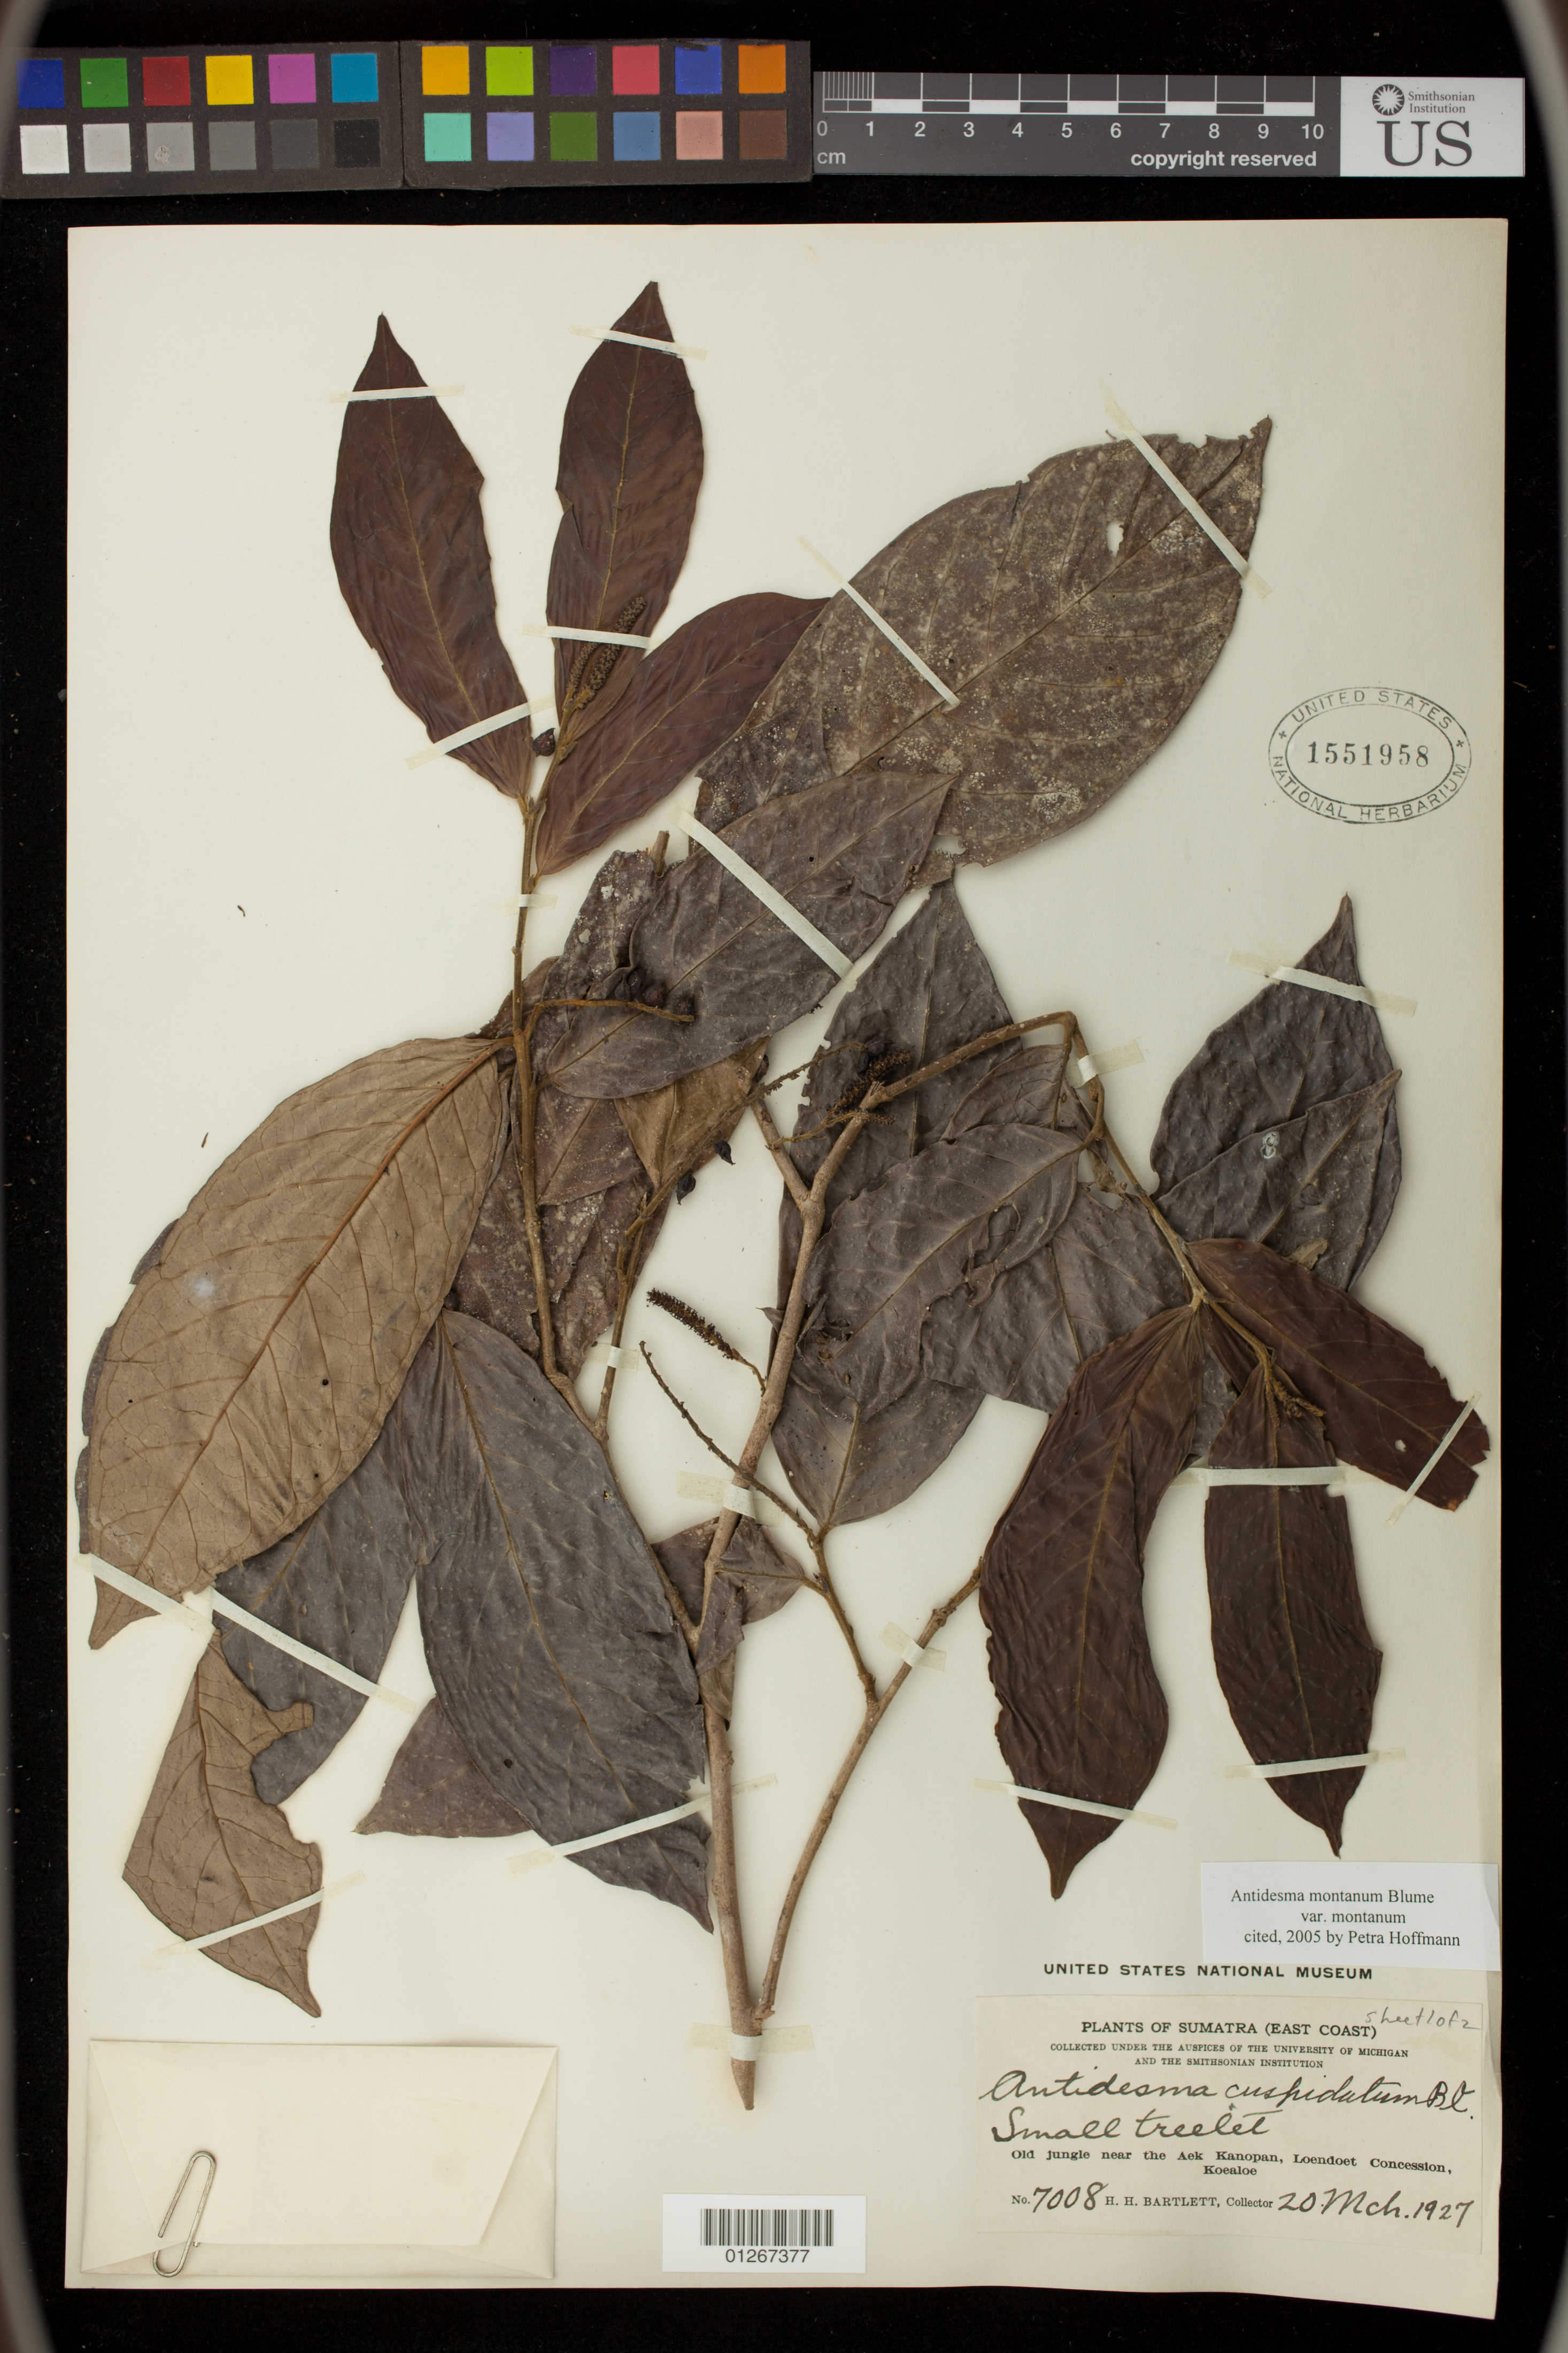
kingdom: Plantae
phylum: Tracheophyta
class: Magnoliopsida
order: Malpighiales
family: Phyllanthaceae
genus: Antidesma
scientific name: Antidesma montanum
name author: Blume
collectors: H. H. Bartlett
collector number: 7008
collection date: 1927-03-20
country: Indonesia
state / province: Sumatra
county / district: Sumatera Utara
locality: Old jungle near Aek Kanopan, Loendoet Concession, Koealoe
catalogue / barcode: US 1551958